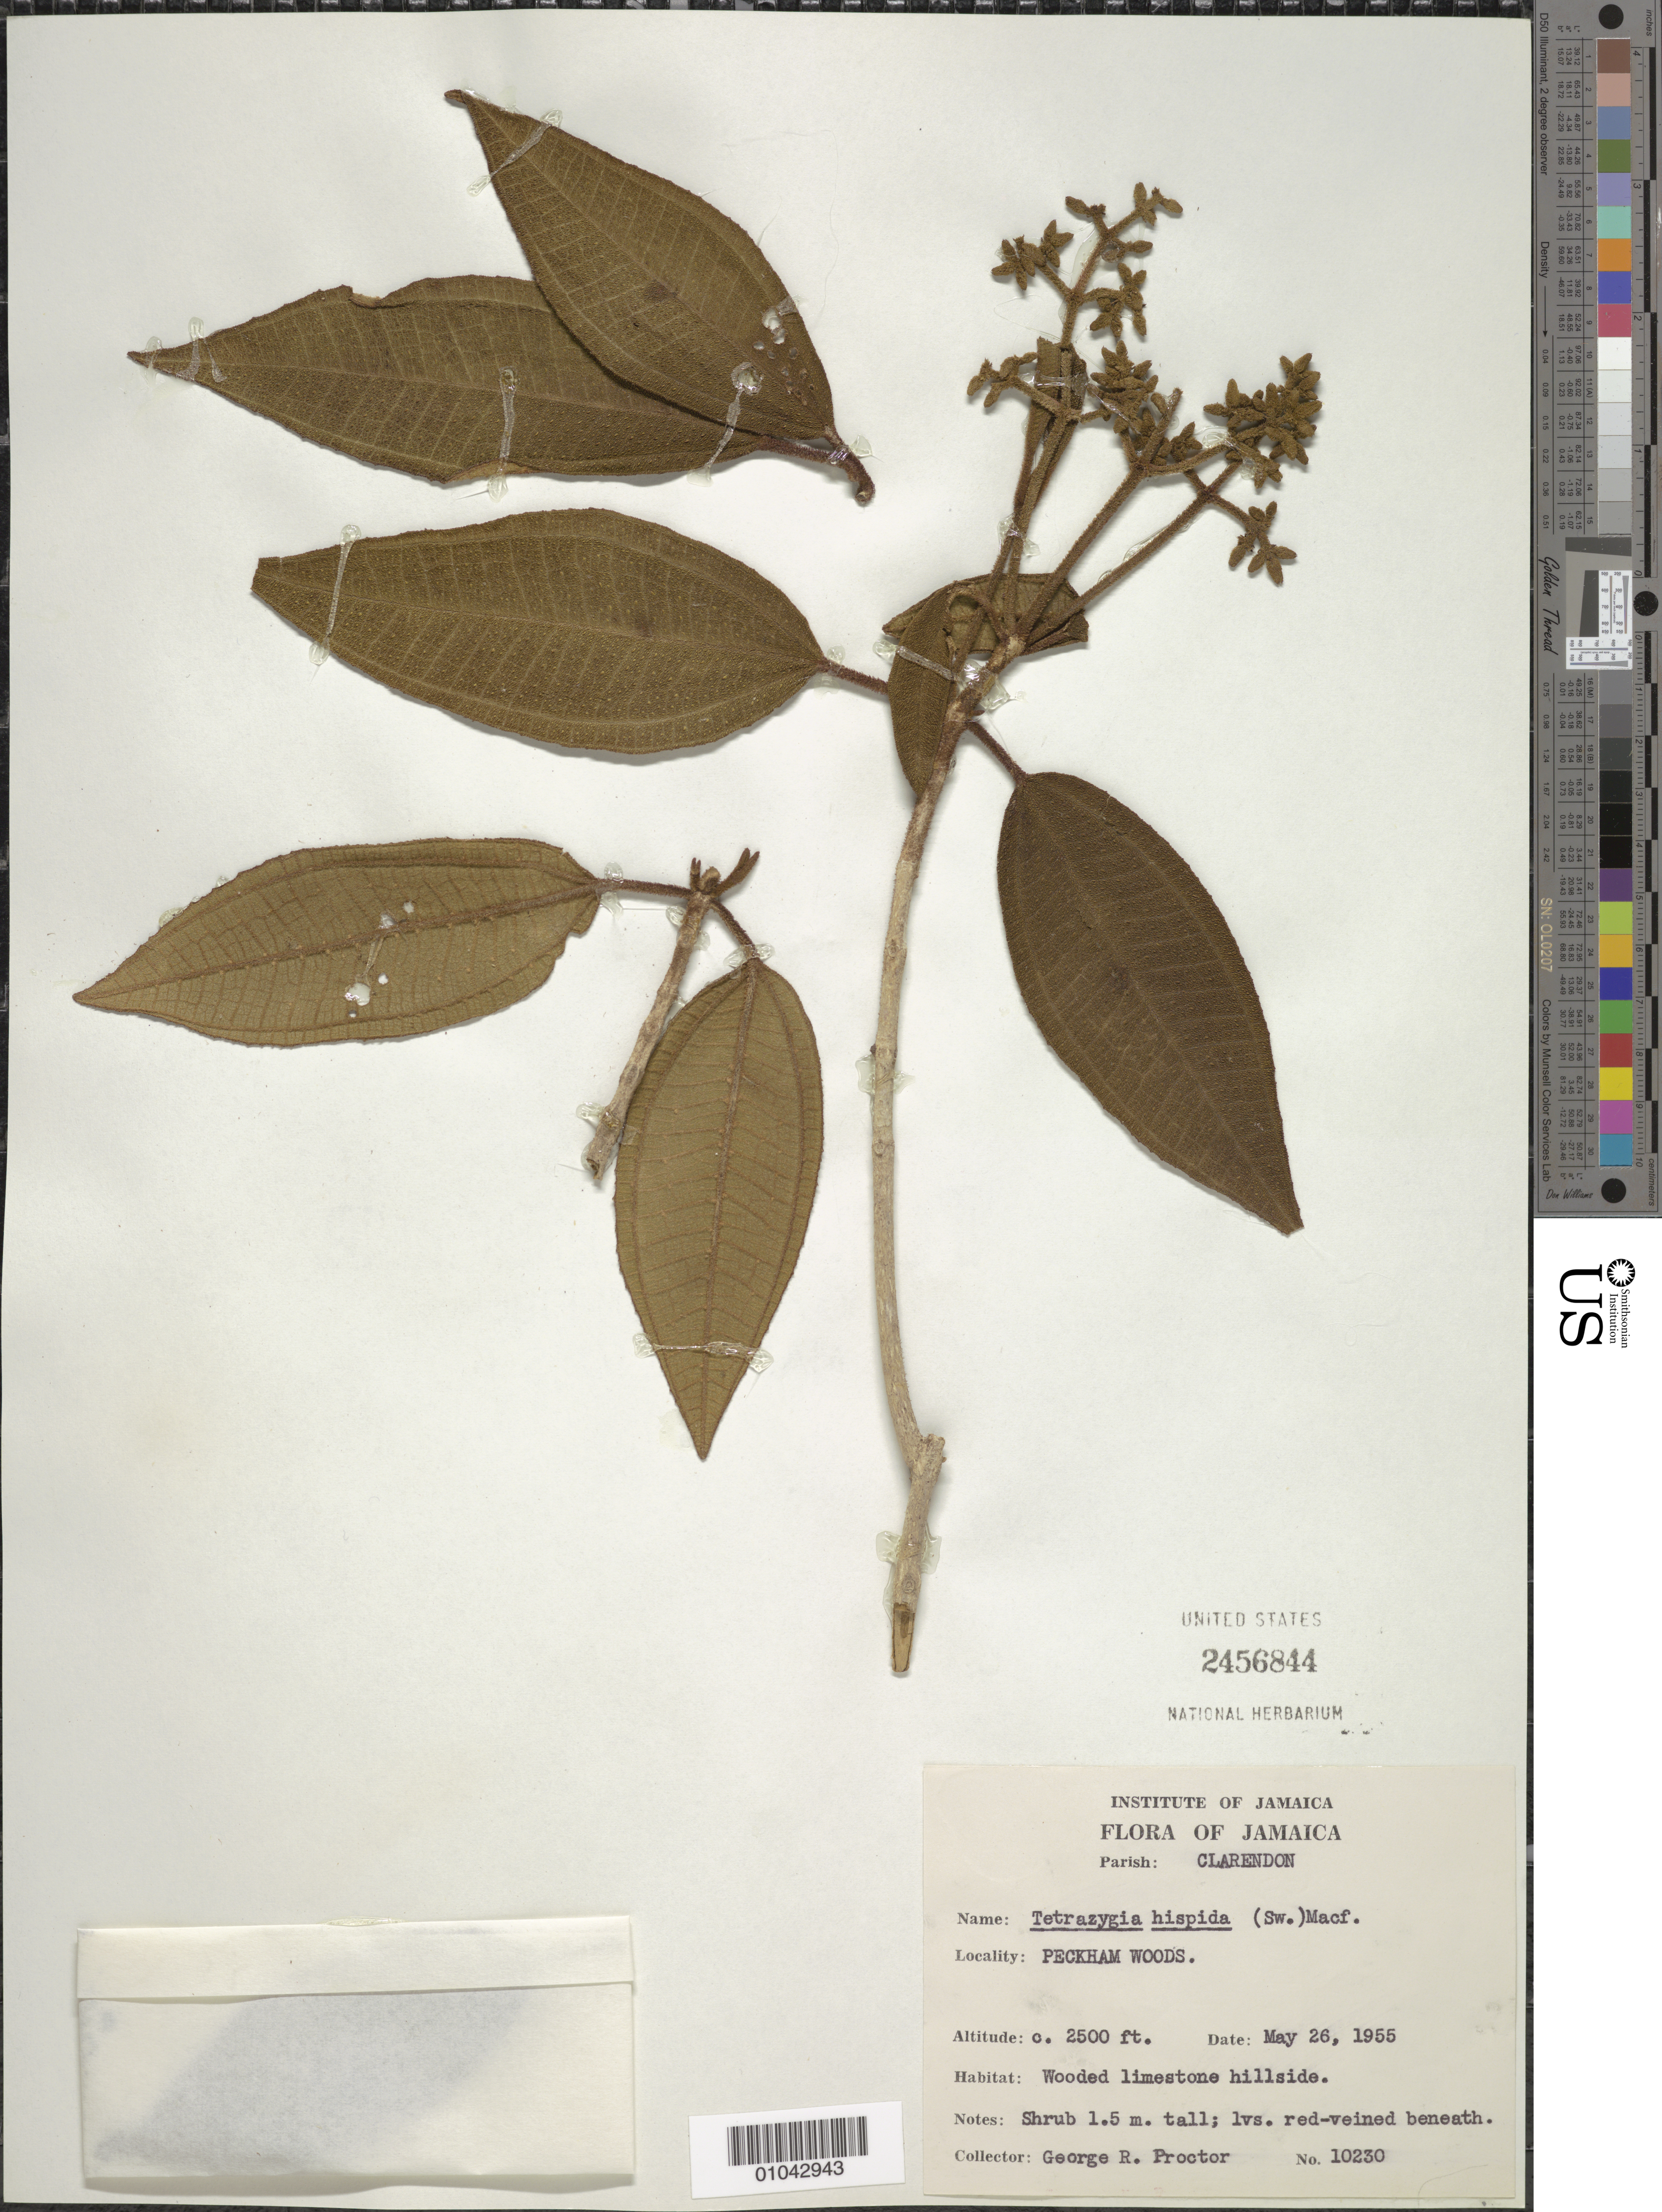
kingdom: Plantae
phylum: Tracheophyta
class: Magnoliopsida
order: Myrtales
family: Melastomataceae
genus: Tetrazygia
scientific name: Tetrazygia hispida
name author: (Sw.) Macfad.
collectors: G. R. Proctor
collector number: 10230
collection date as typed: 26 May 1955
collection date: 1955-05-26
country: Jamaica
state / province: Clarendon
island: Jamaica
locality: Peckham Woods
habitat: Wooded limestone hillsides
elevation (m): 762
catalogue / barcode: US 2456844